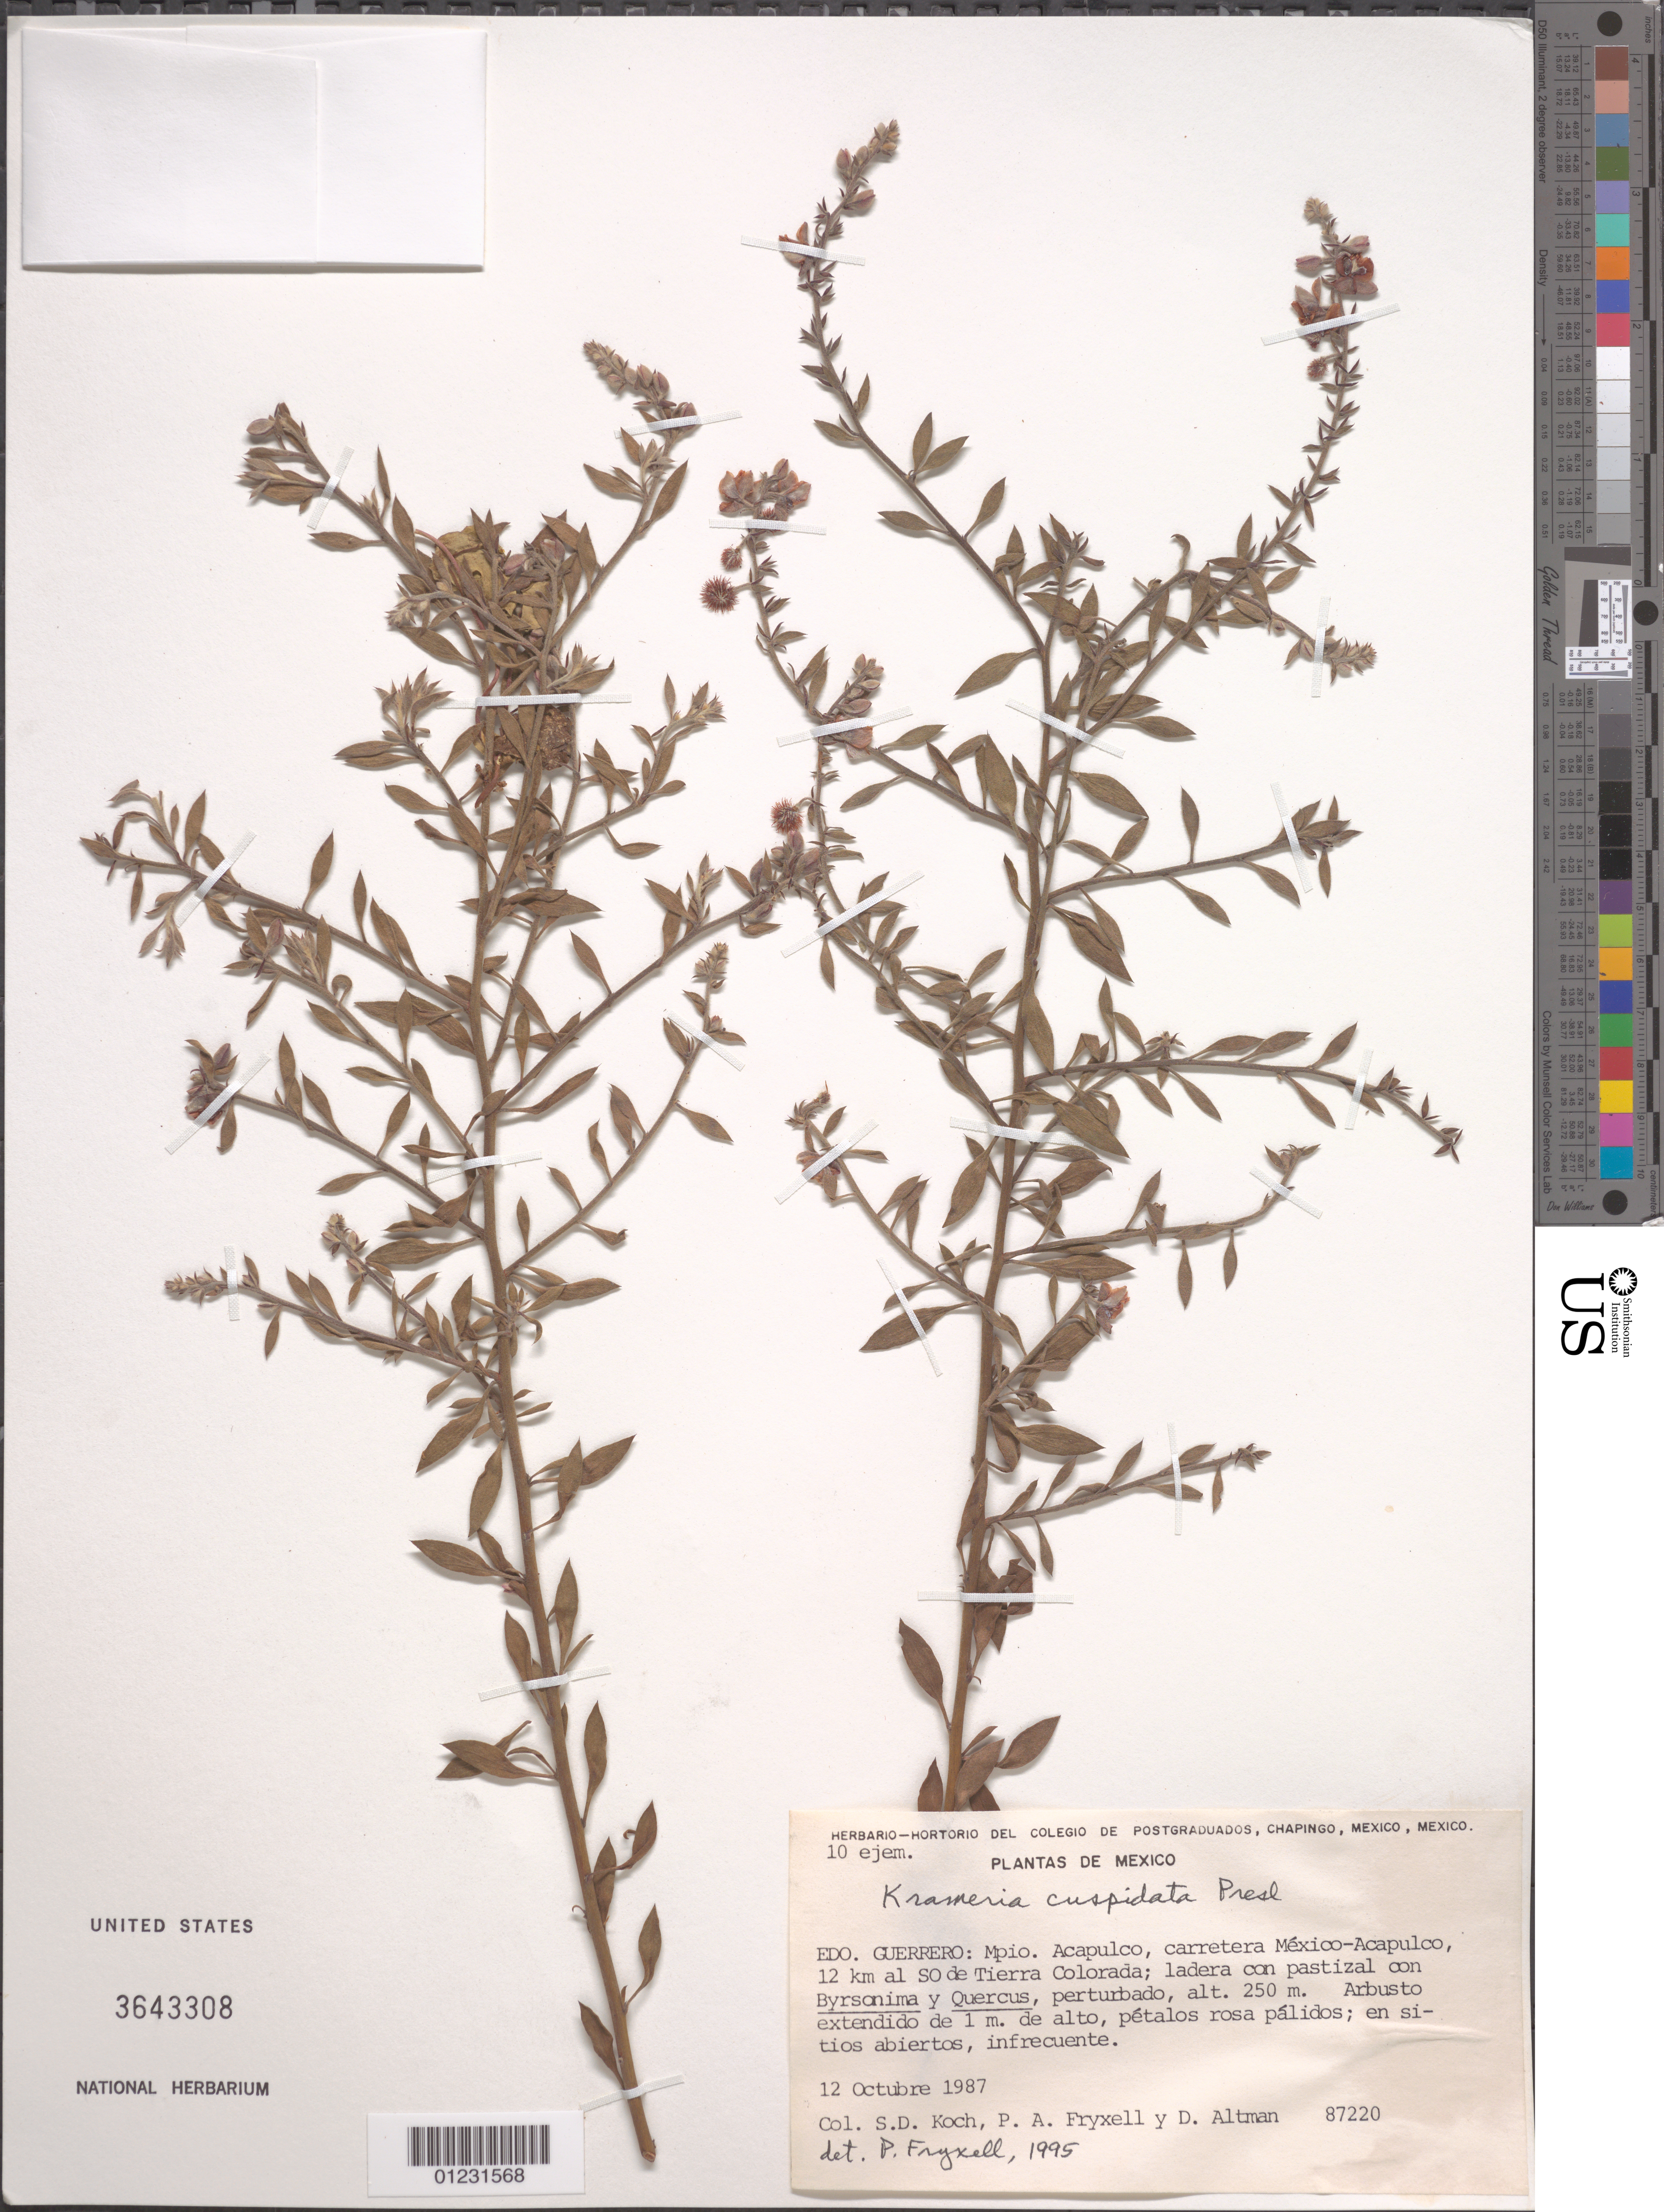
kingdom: Plantae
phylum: Tracheophyta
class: Magnoliopsida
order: Zygophyllales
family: Krameriaceae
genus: Krameria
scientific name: Krameria cuspidata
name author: C. Presl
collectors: S. D. Koch, P. A. Fryxell & D. Altman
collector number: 87220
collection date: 1987-10-12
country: Mexico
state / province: Guerrero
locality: Mpio. Acapulco, carretera Mexico-Acapulco, 12 km al SO de Tierra Colordada.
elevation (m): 250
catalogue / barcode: US 3643308